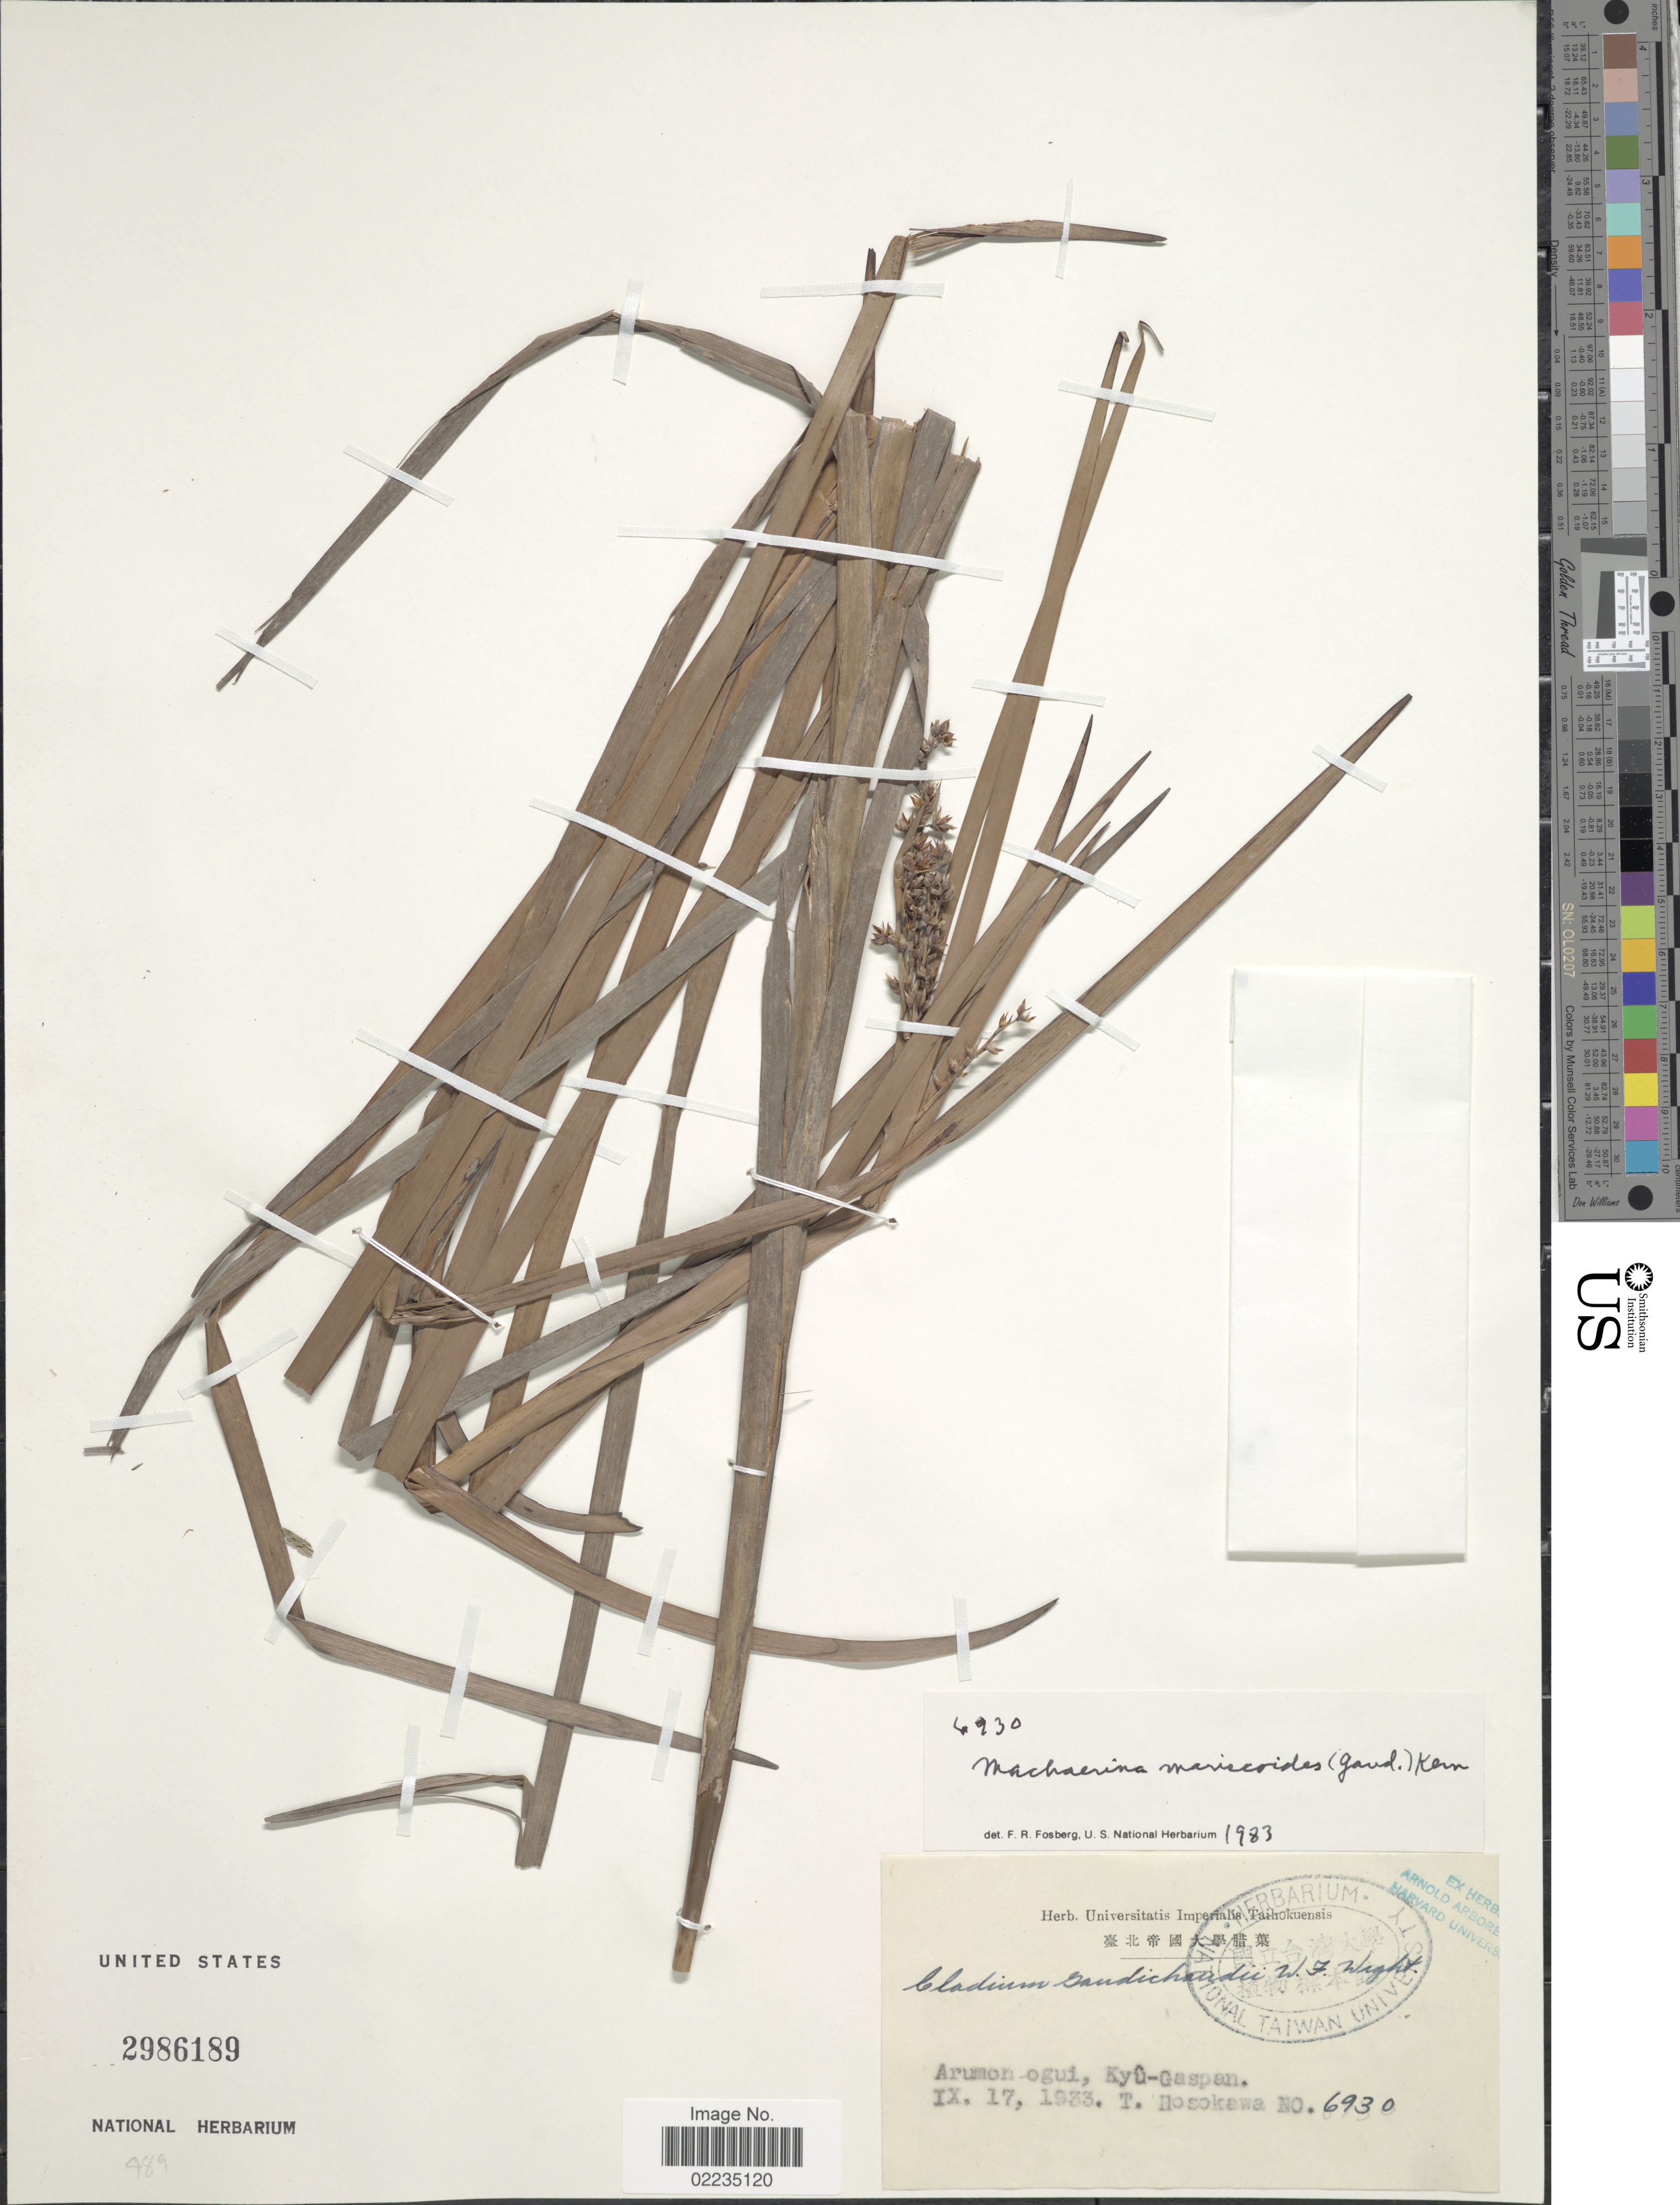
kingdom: Plantae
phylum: Tracheophyta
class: Liliopsida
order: Poales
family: Cyperaceae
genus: Machaerina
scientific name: Machaerina mariscoides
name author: (Gaudich.) J. Kern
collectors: T. Hosokawa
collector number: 6930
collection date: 1933-09-17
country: Palau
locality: Arumon-ogui, Kyu-Gaspan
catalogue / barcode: US 2986189